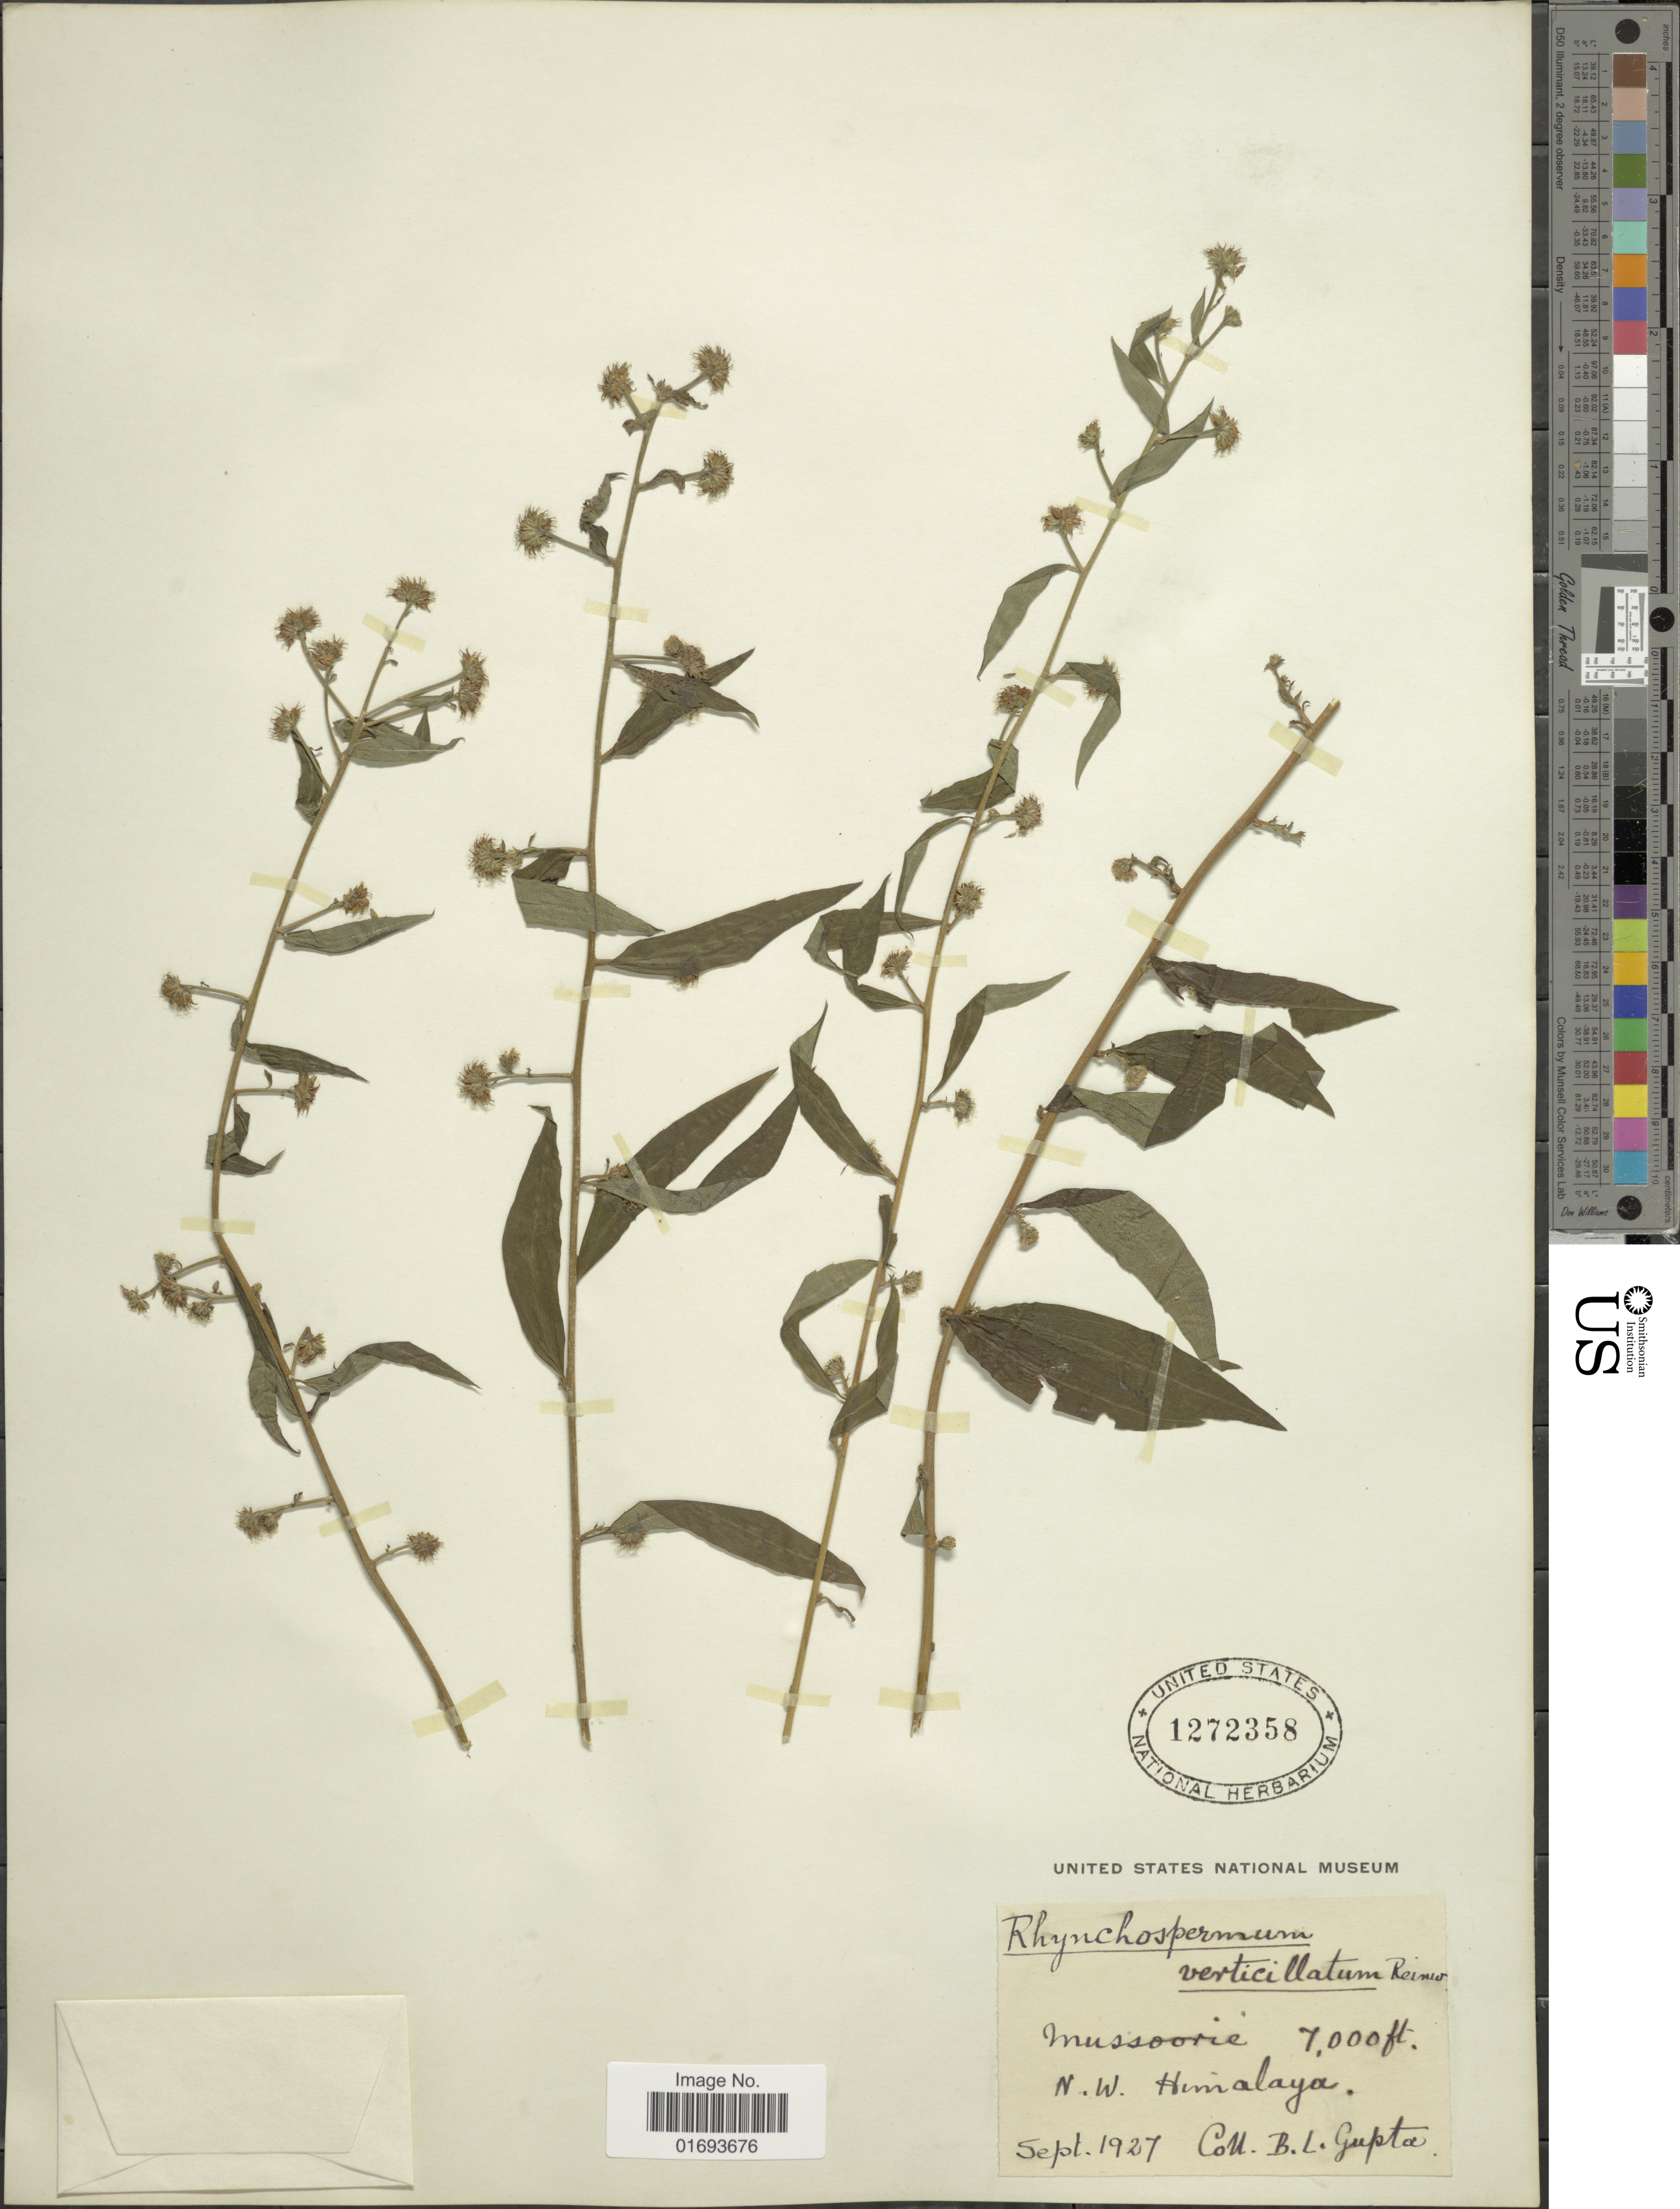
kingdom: Plantae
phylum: Tracheophyta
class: Magnoliopsida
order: Asterales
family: Asteraceae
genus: Rhynchospermum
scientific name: Rhynchospermum verticillatum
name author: Reinw.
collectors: B. L. Gupta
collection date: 1927-09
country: India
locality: N. W. Himalaya. Mussoorie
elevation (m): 2134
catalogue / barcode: US 1272358